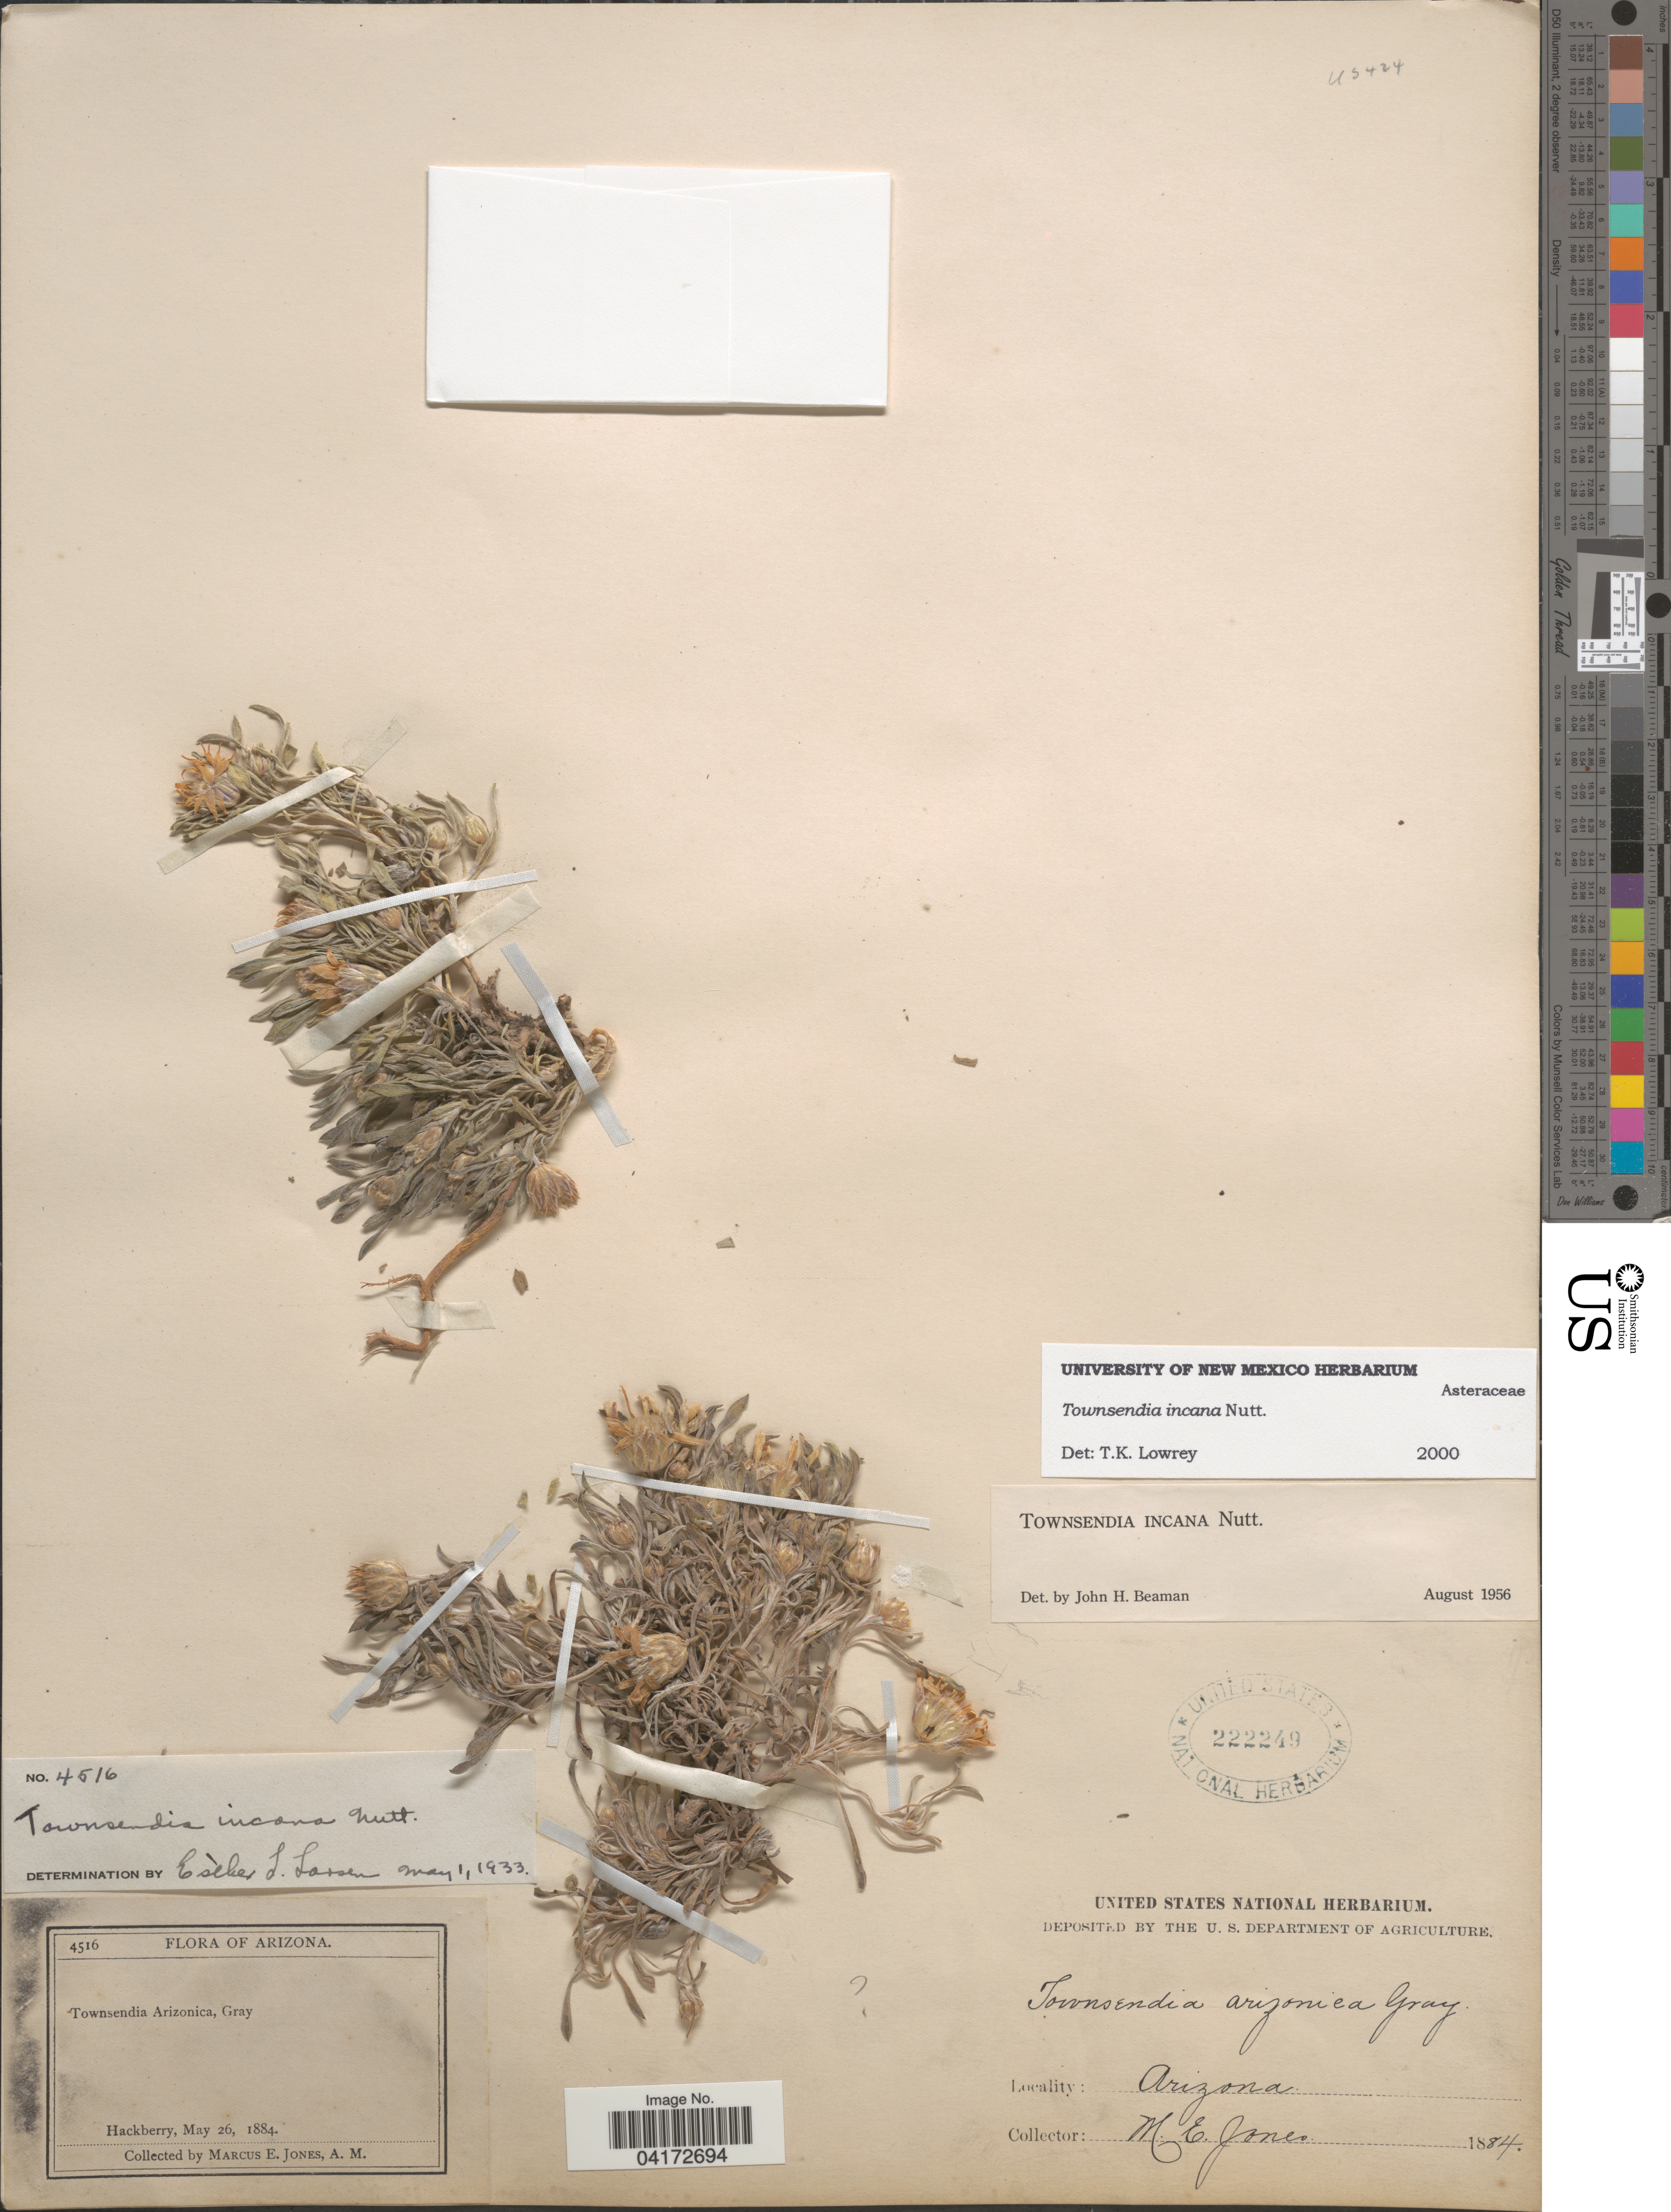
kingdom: Plantae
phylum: Tracheophyta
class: Magnoliopsida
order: Asterales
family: Asteraceae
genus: Townsendia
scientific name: Townsendia incana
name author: Nutt.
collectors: M. E. Jones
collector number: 4516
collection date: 1884-05-26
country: United States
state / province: Arizona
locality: Hackberry.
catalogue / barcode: US 222249